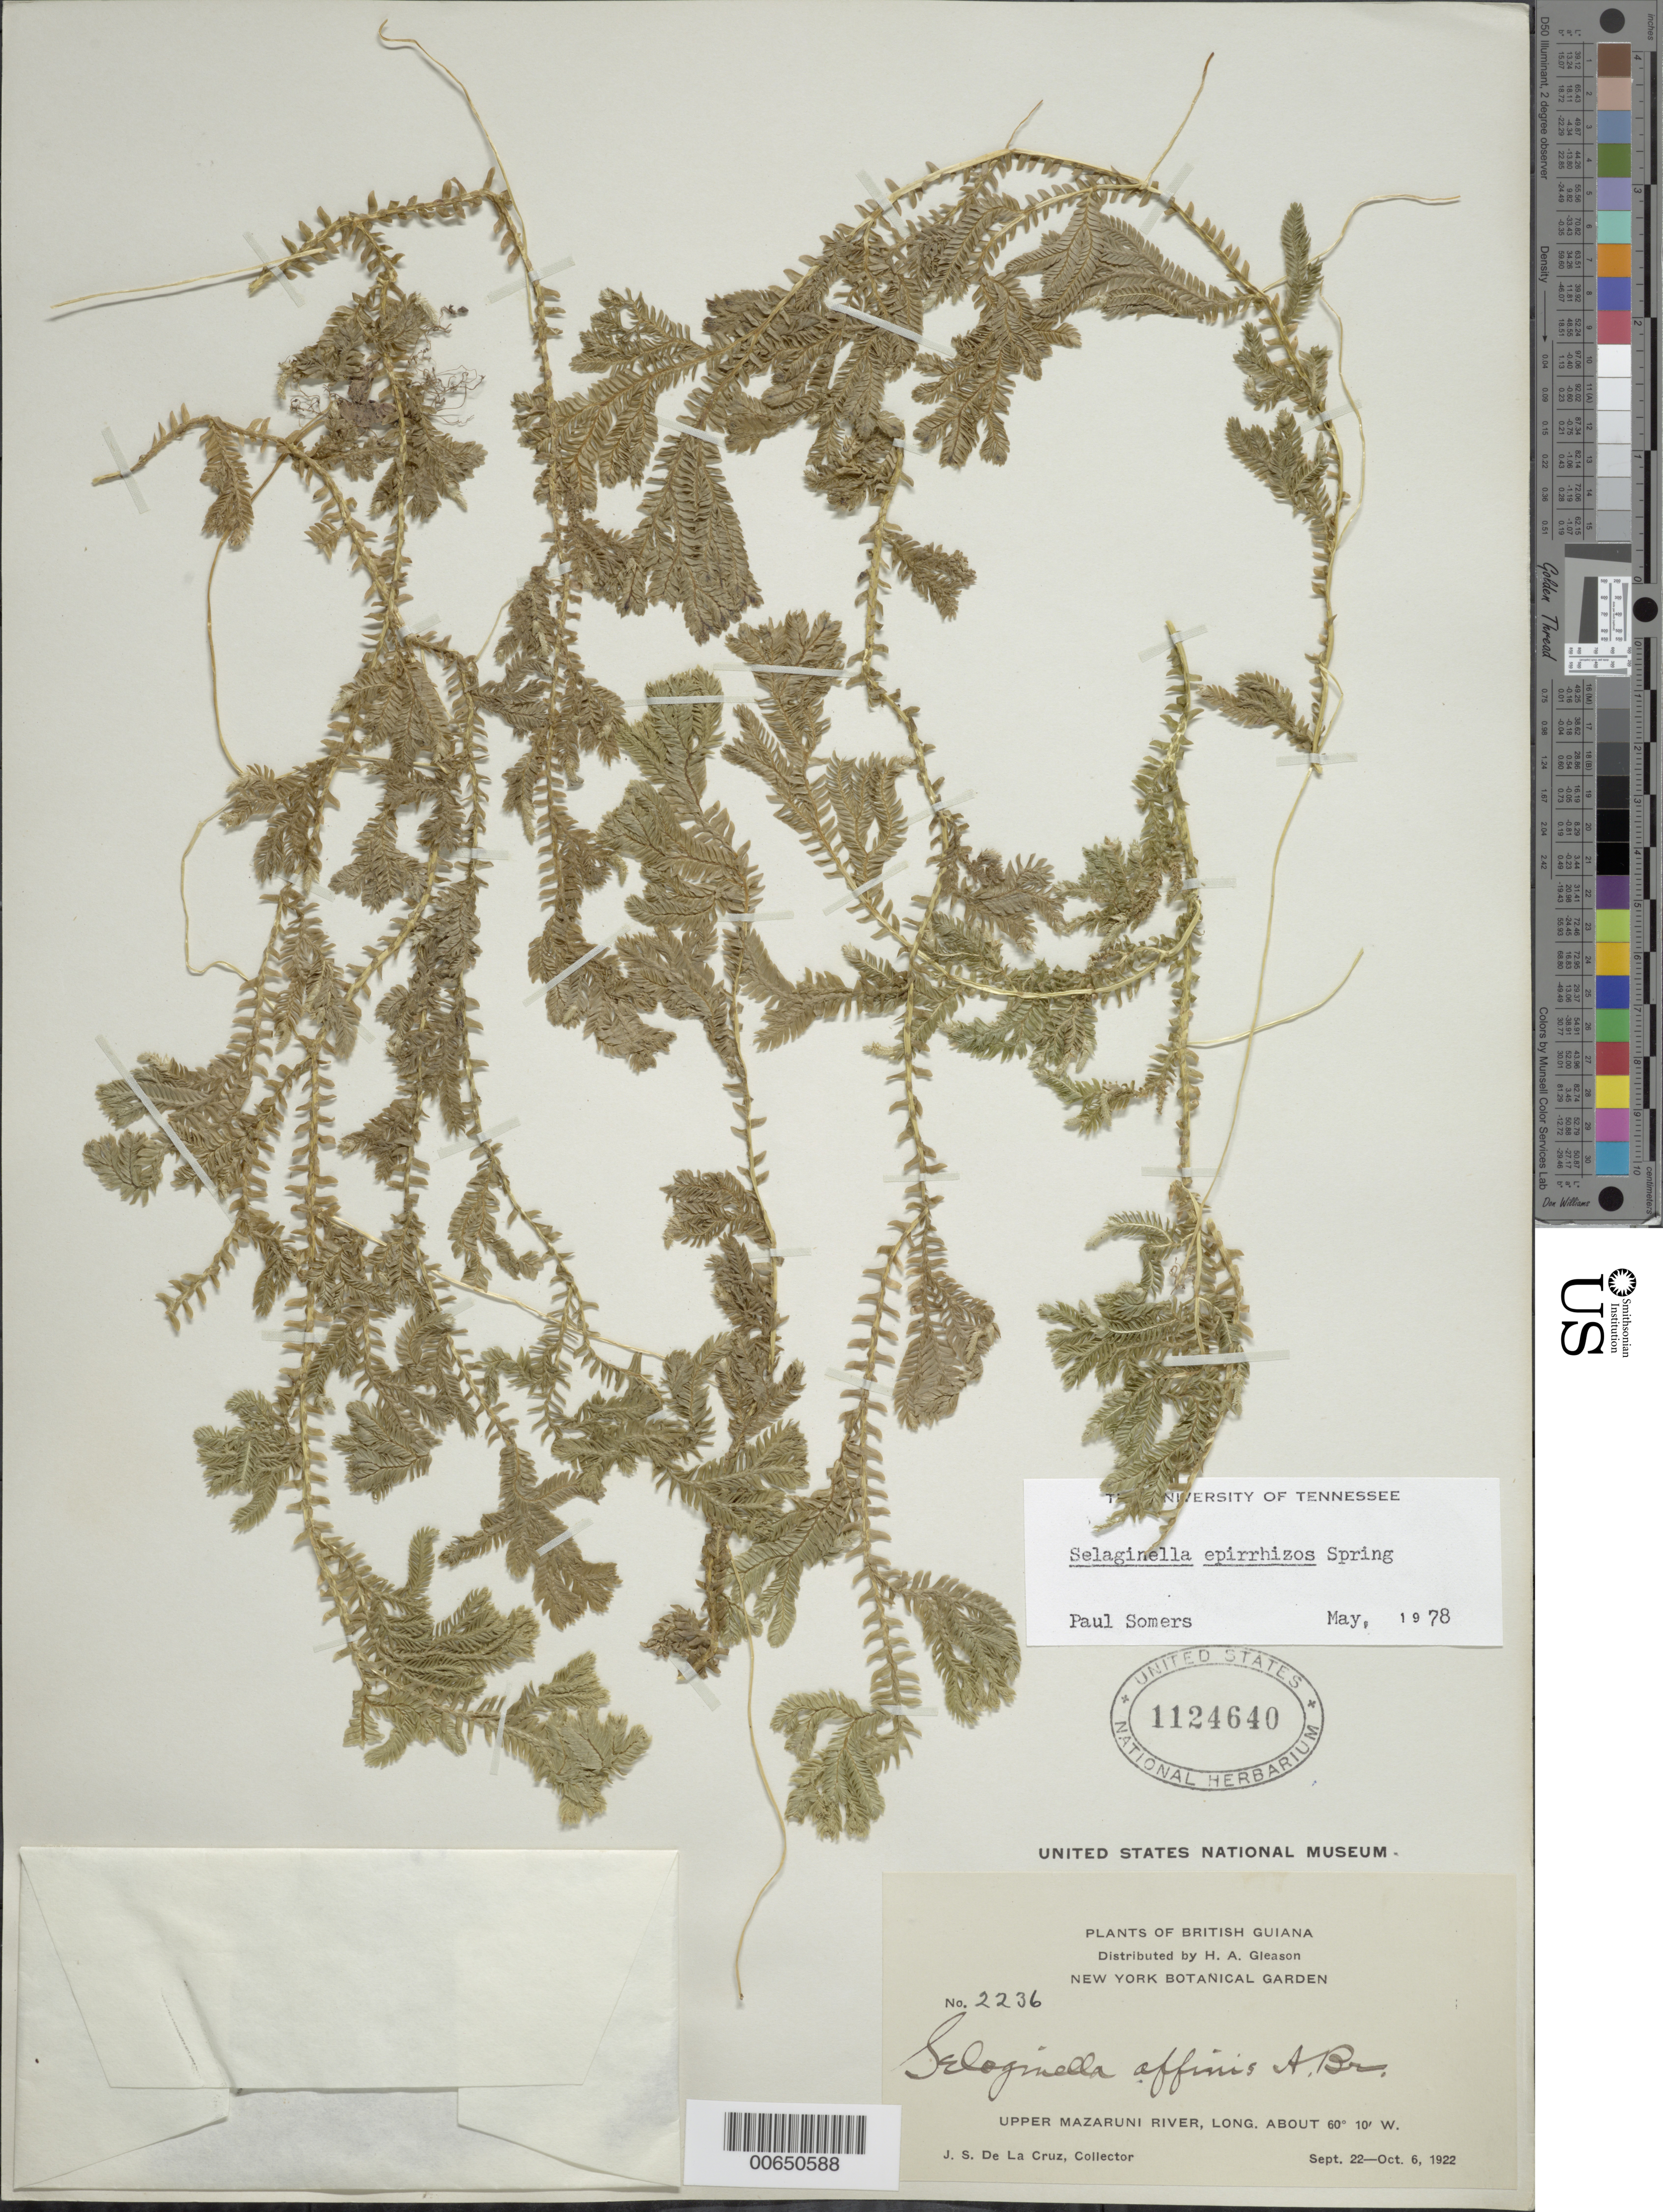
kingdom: Plantae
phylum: Tracheophyta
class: Lycopodiopsida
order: Selaginellales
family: Selaginellaceae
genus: Selaginella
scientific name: Selaginella epirrhizos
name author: Spring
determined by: Somers, P., (TENN), University of Tennessee Knoxville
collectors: J. S. de la Cruz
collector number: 2236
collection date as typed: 22-Sep-22 to 6-Oct-22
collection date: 1922-09-22/1922-10-06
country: Guyana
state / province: Cuyuni-Mazaruni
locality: Upper Mazaruni R.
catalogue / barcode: US 1124640